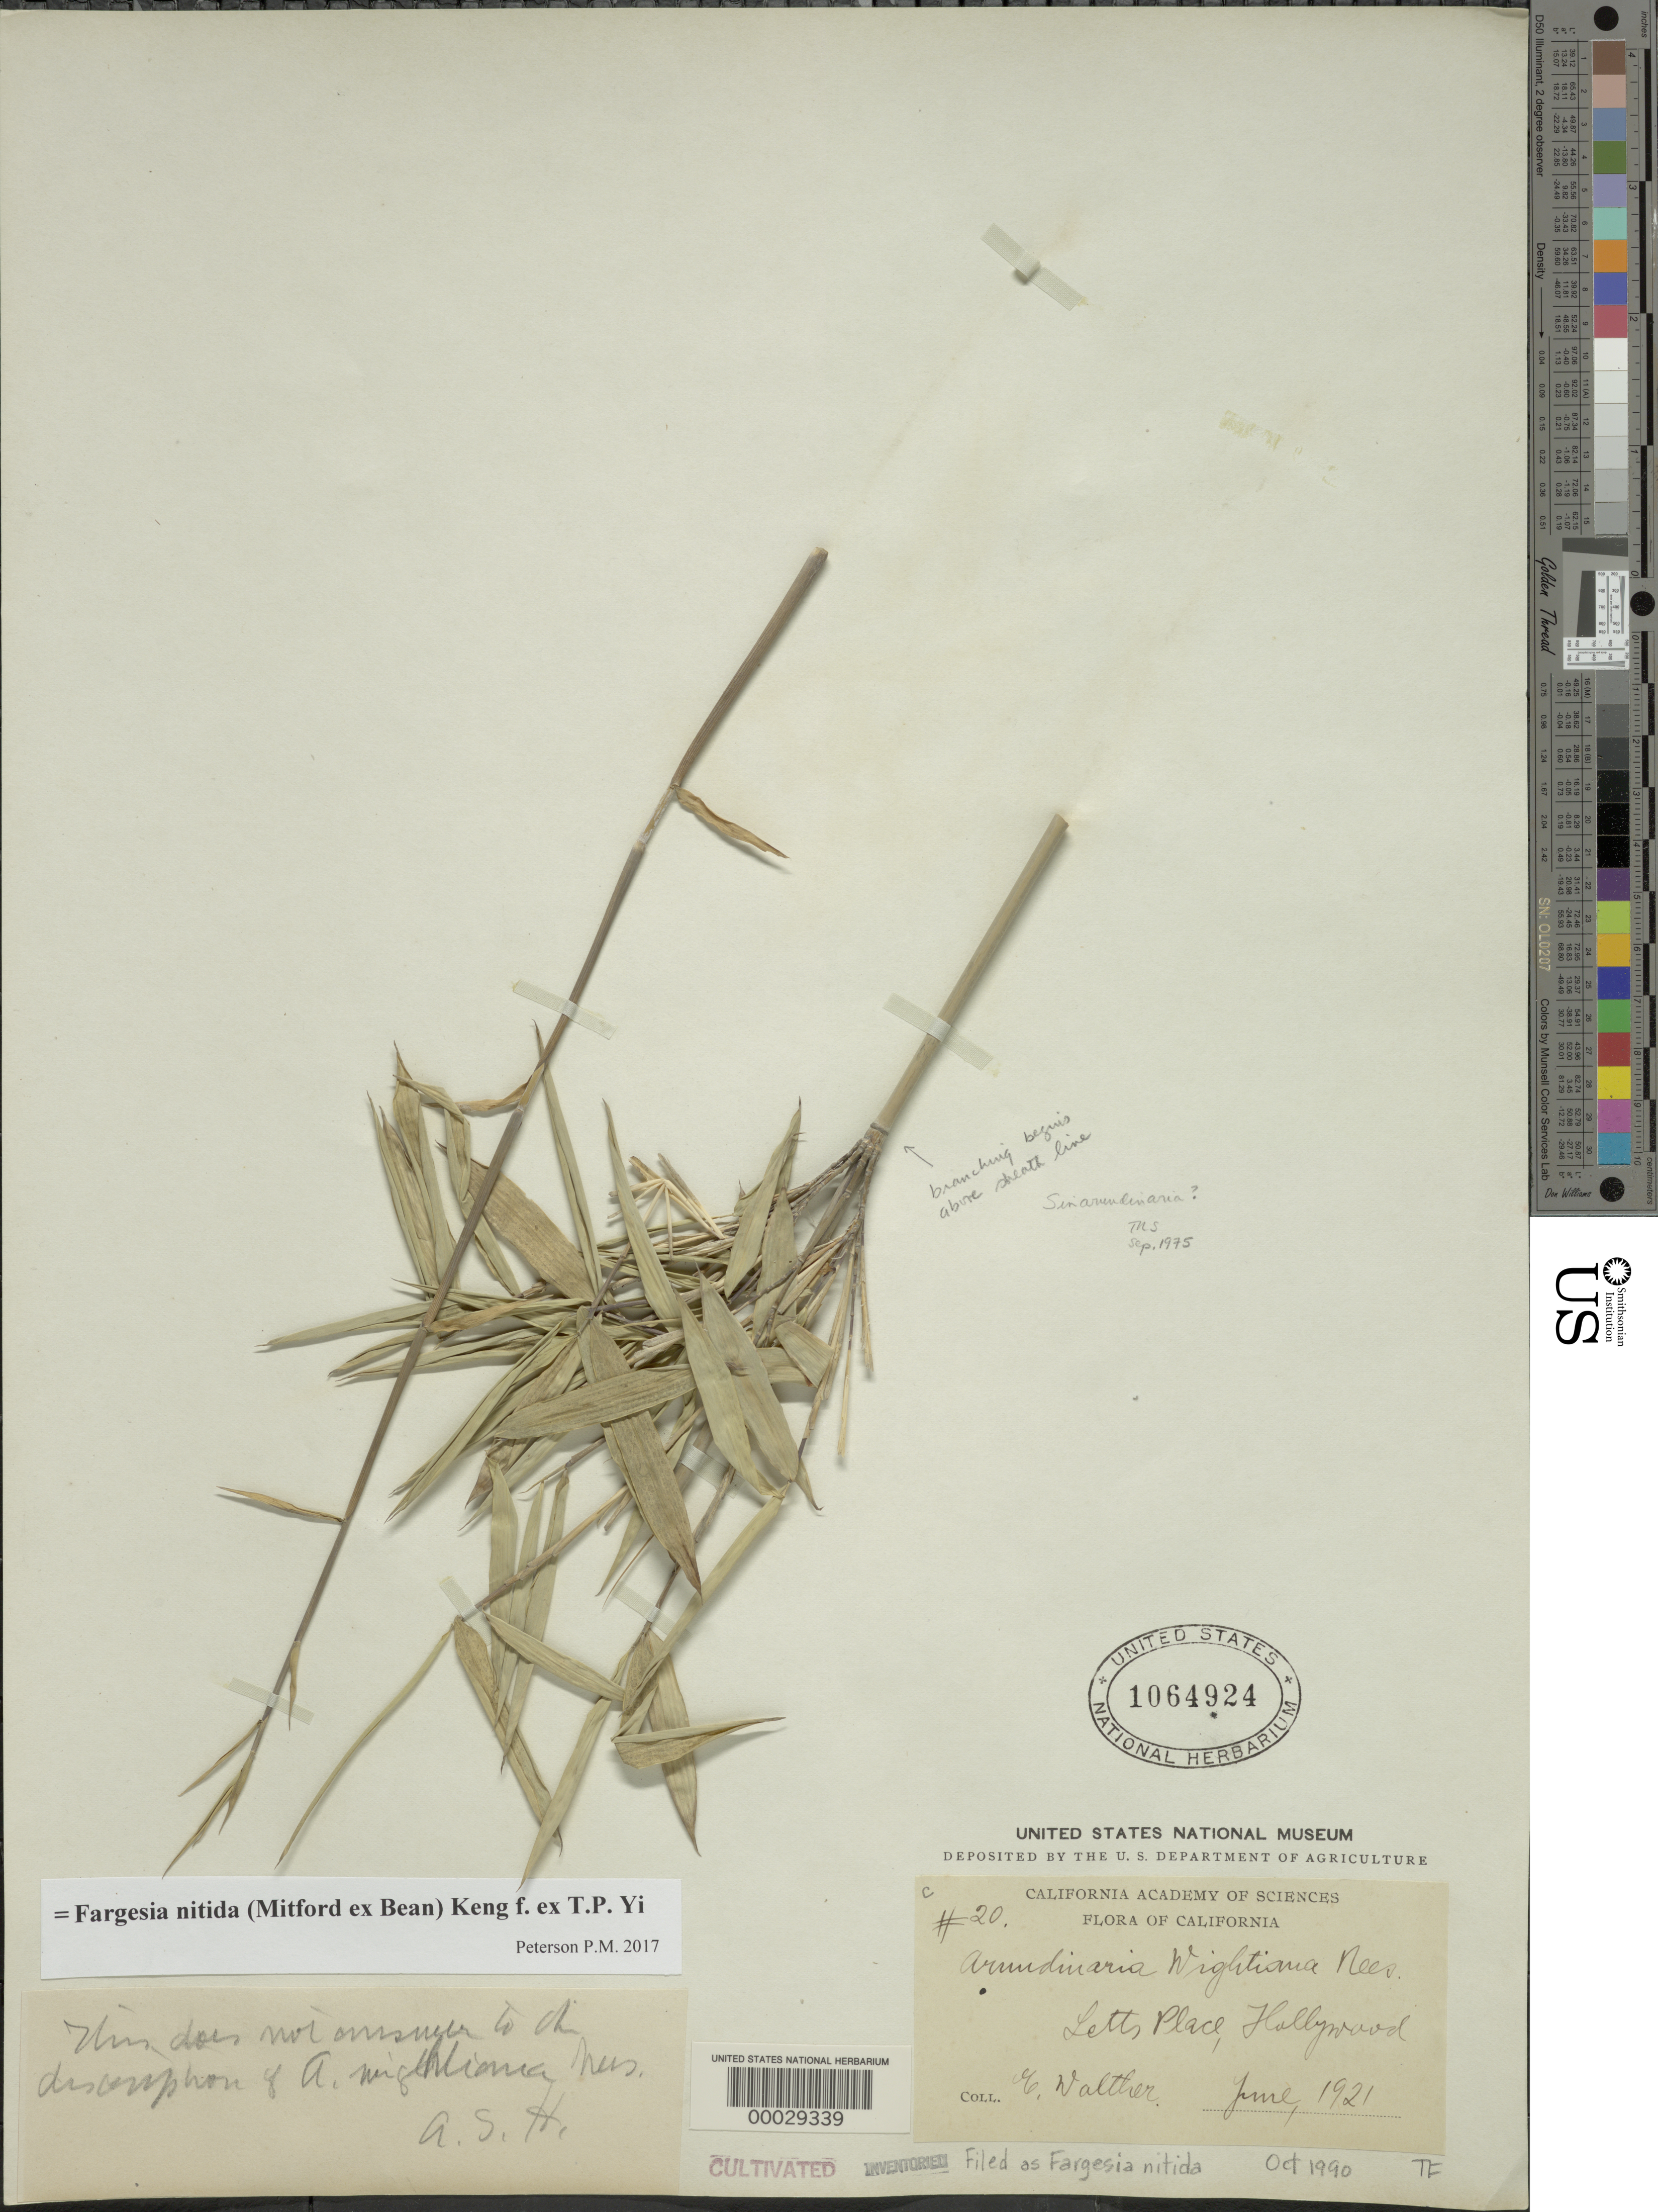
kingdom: Plantae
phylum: Tracheophyta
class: Liliopsida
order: Poales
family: Poaceae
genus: Fargesia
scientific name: Fargesia nitida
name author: (Mitford ex Stapf) Keng f. ex T.P. Yi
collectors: E. Walther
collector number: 20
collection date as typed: Jun 1921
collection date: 1921-06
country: United States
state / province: California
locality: Letts place, hollywood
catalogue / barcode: US 1064924